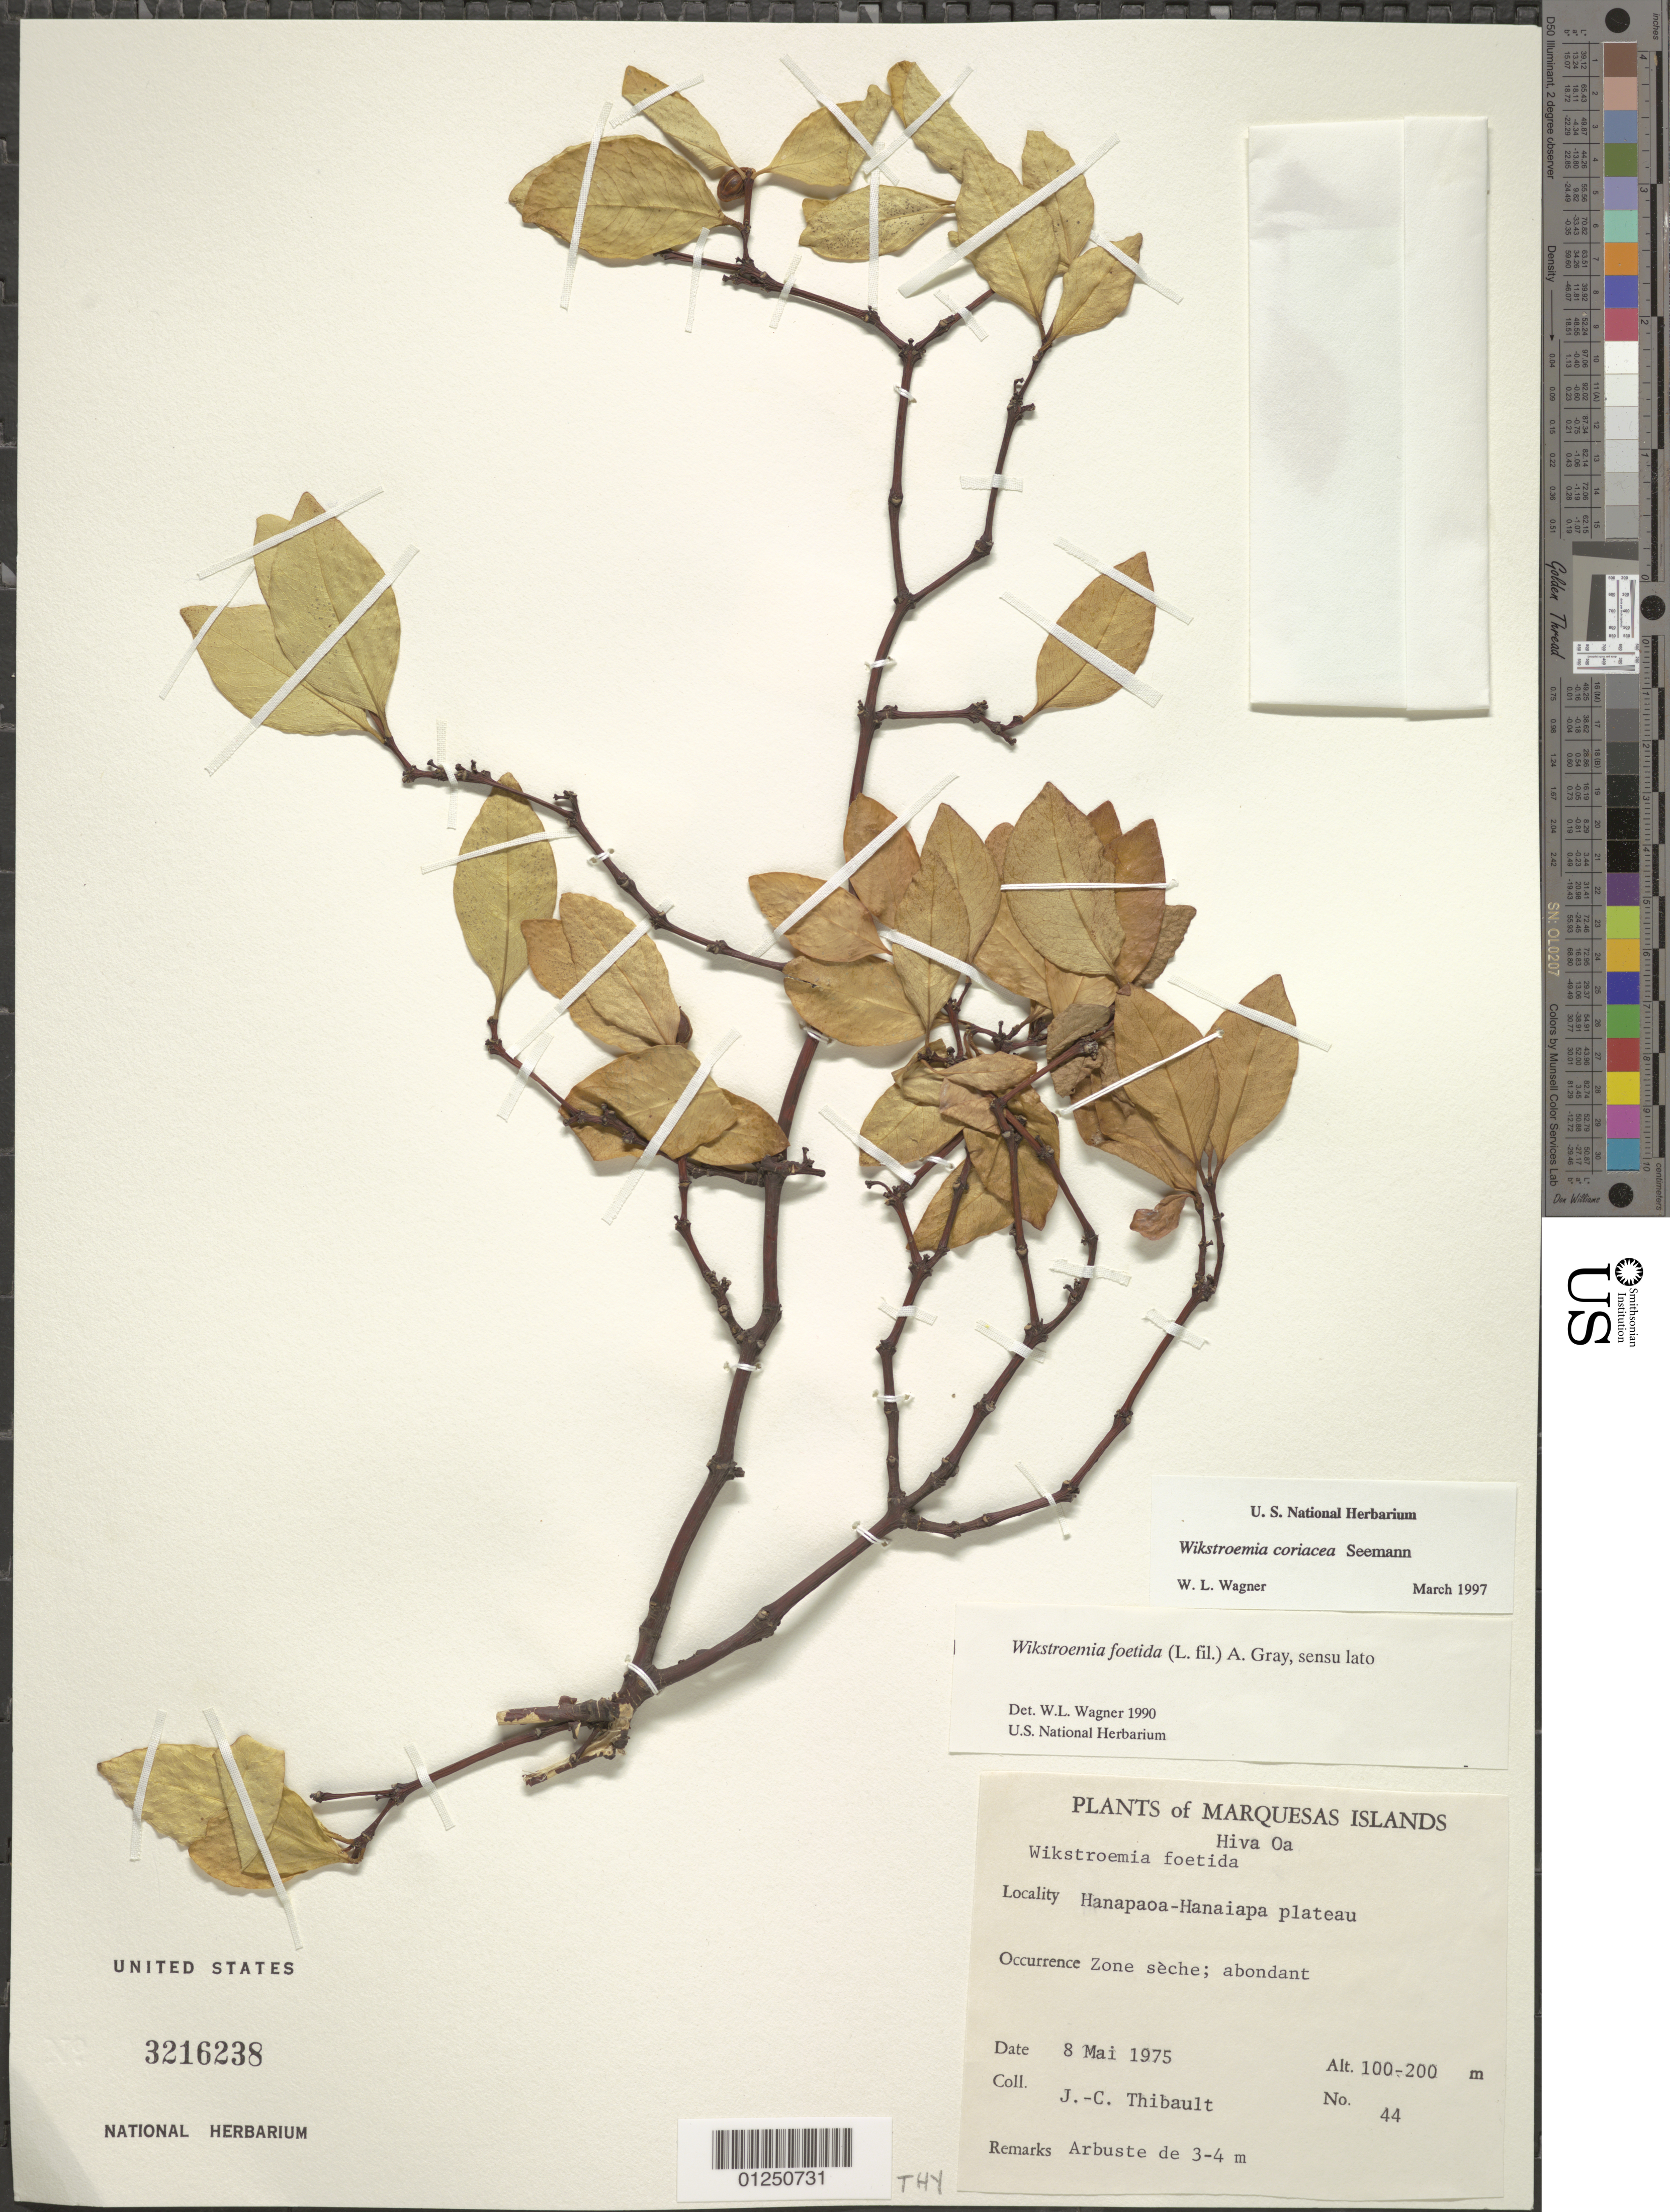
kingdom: Plantae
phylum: Tracheophyta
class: Magnoliopsida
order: Malvales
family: Thymelaeaceae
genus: Wikstroemia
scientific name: Wikstroemia coriacea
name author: Seem.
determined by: Wagner, W. L., (BOT), Smithsonian Institution - National Museum of Natural History (UNITED STATES)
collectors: J. Thibault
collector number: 44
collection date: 1975-05-08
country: French Polynesia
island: Hiva Oa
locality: Hanapaoa-Hanaiapa plateau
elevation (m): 100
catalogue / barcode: US 3216238